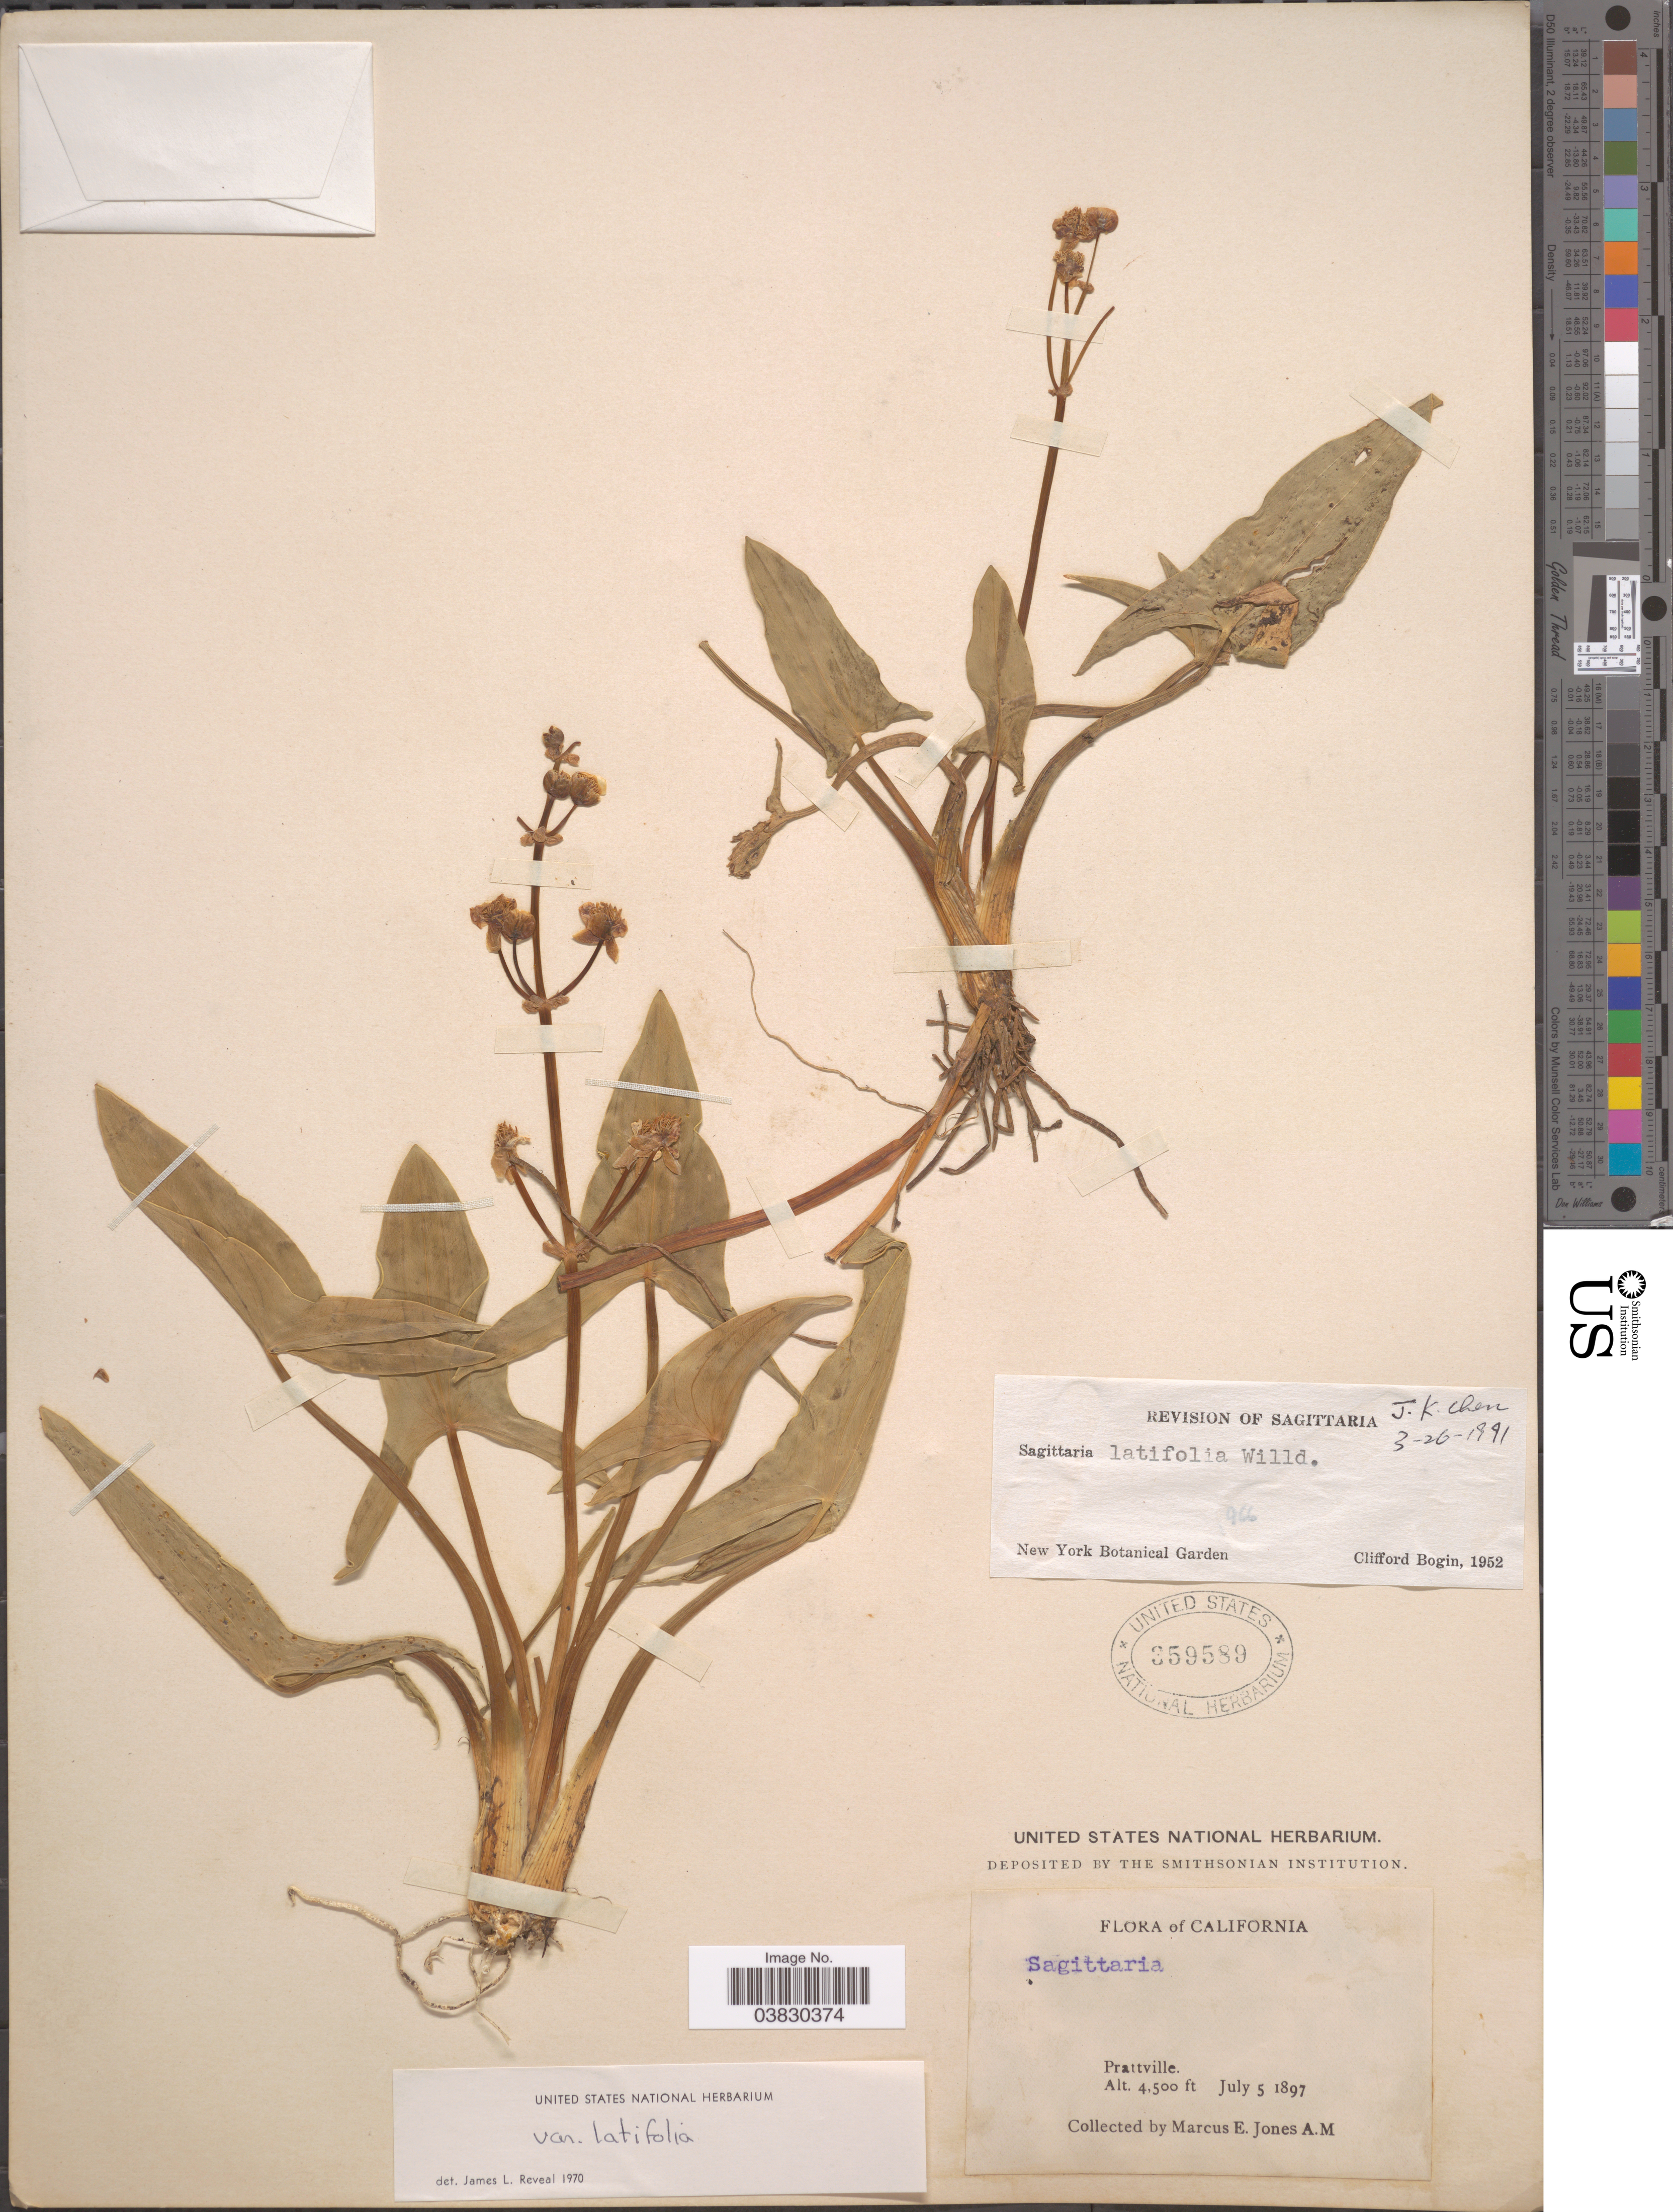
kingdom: Plantae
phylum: Tracheophyta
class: Liliopsida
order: Alismatales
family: Alismataceae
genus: Sagittaria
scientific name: Sagittaria latifolia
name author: Willd.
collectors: M. E. Jones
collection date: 1897-07-05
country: United States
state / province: California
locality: Prattville.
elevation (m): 1372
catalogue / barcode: US 359589